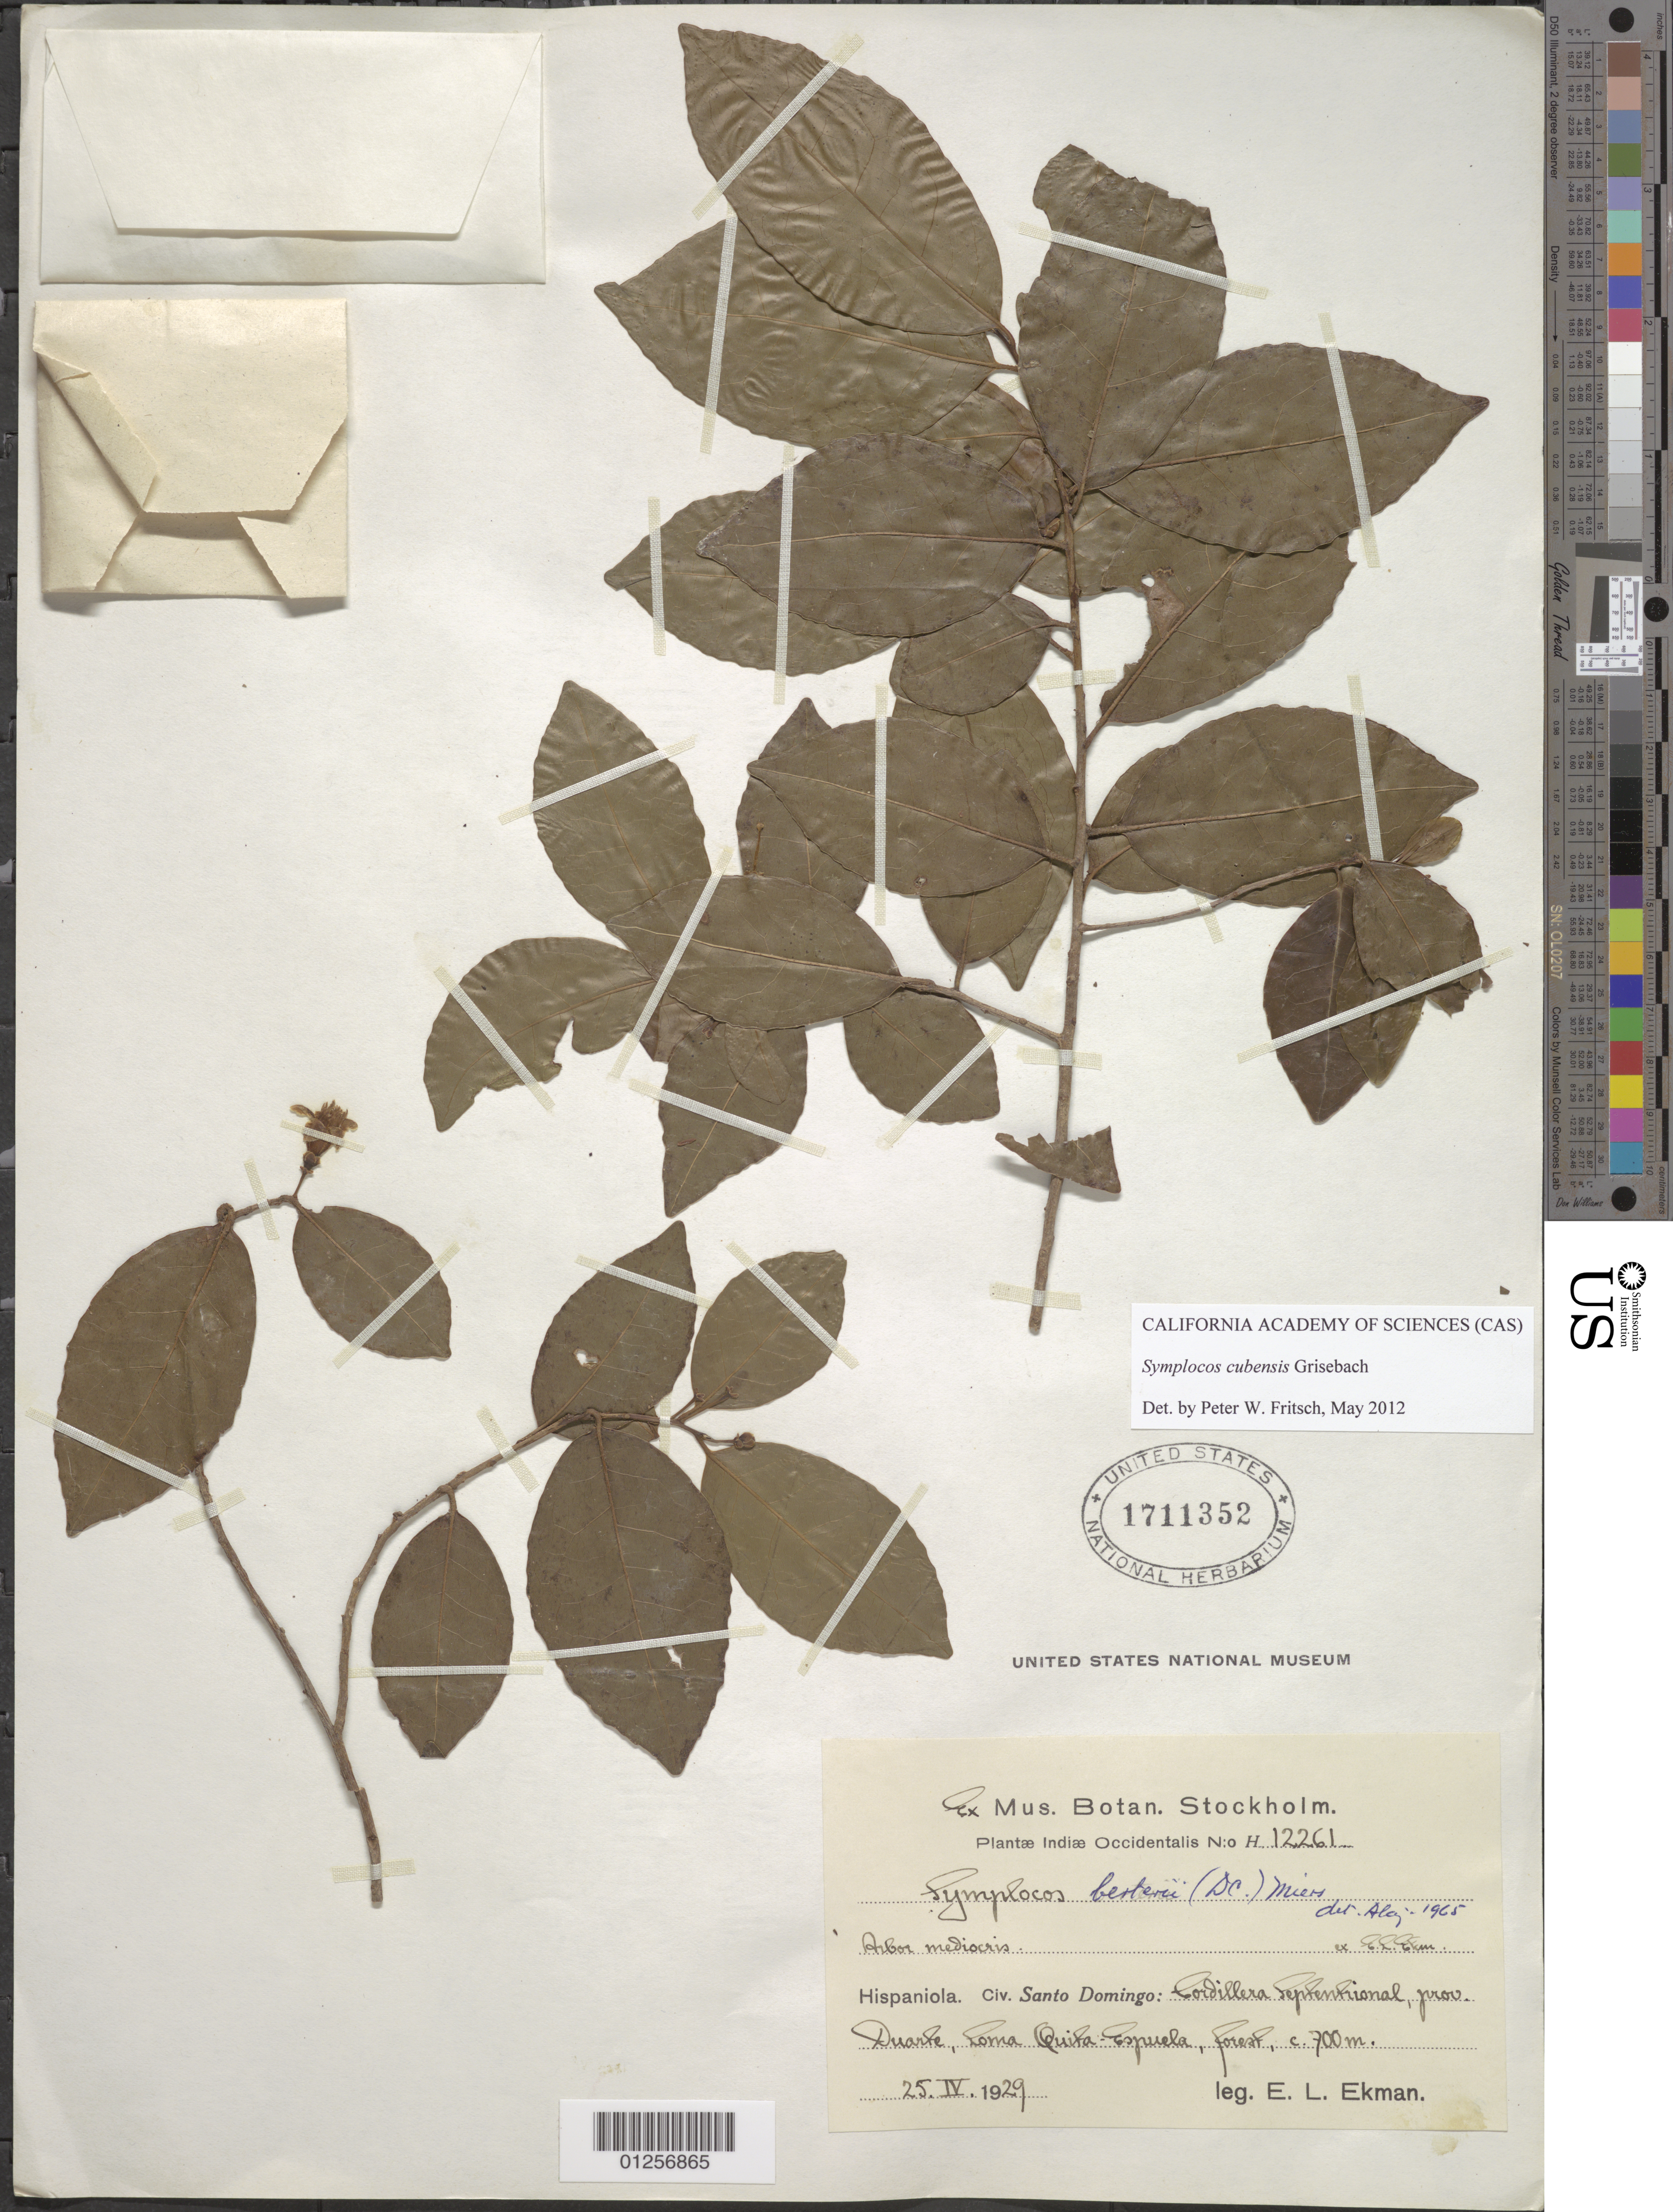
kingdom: Plantae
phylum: Tracheophyta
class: Magnoliopsida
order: Ericales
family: Symplocaceae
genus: Symplocos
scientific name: Symplocos cubensis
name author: Griseb.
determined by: Fritsch, Peter W.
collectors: E. L. Ekman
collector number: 12261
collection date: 1929-04-25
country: Dominican Republic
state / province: Duarte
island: Hispaniola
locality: Cordillera Septentrional, Loma Quiba-Espuela.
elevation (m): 700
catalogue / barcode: US 1711352